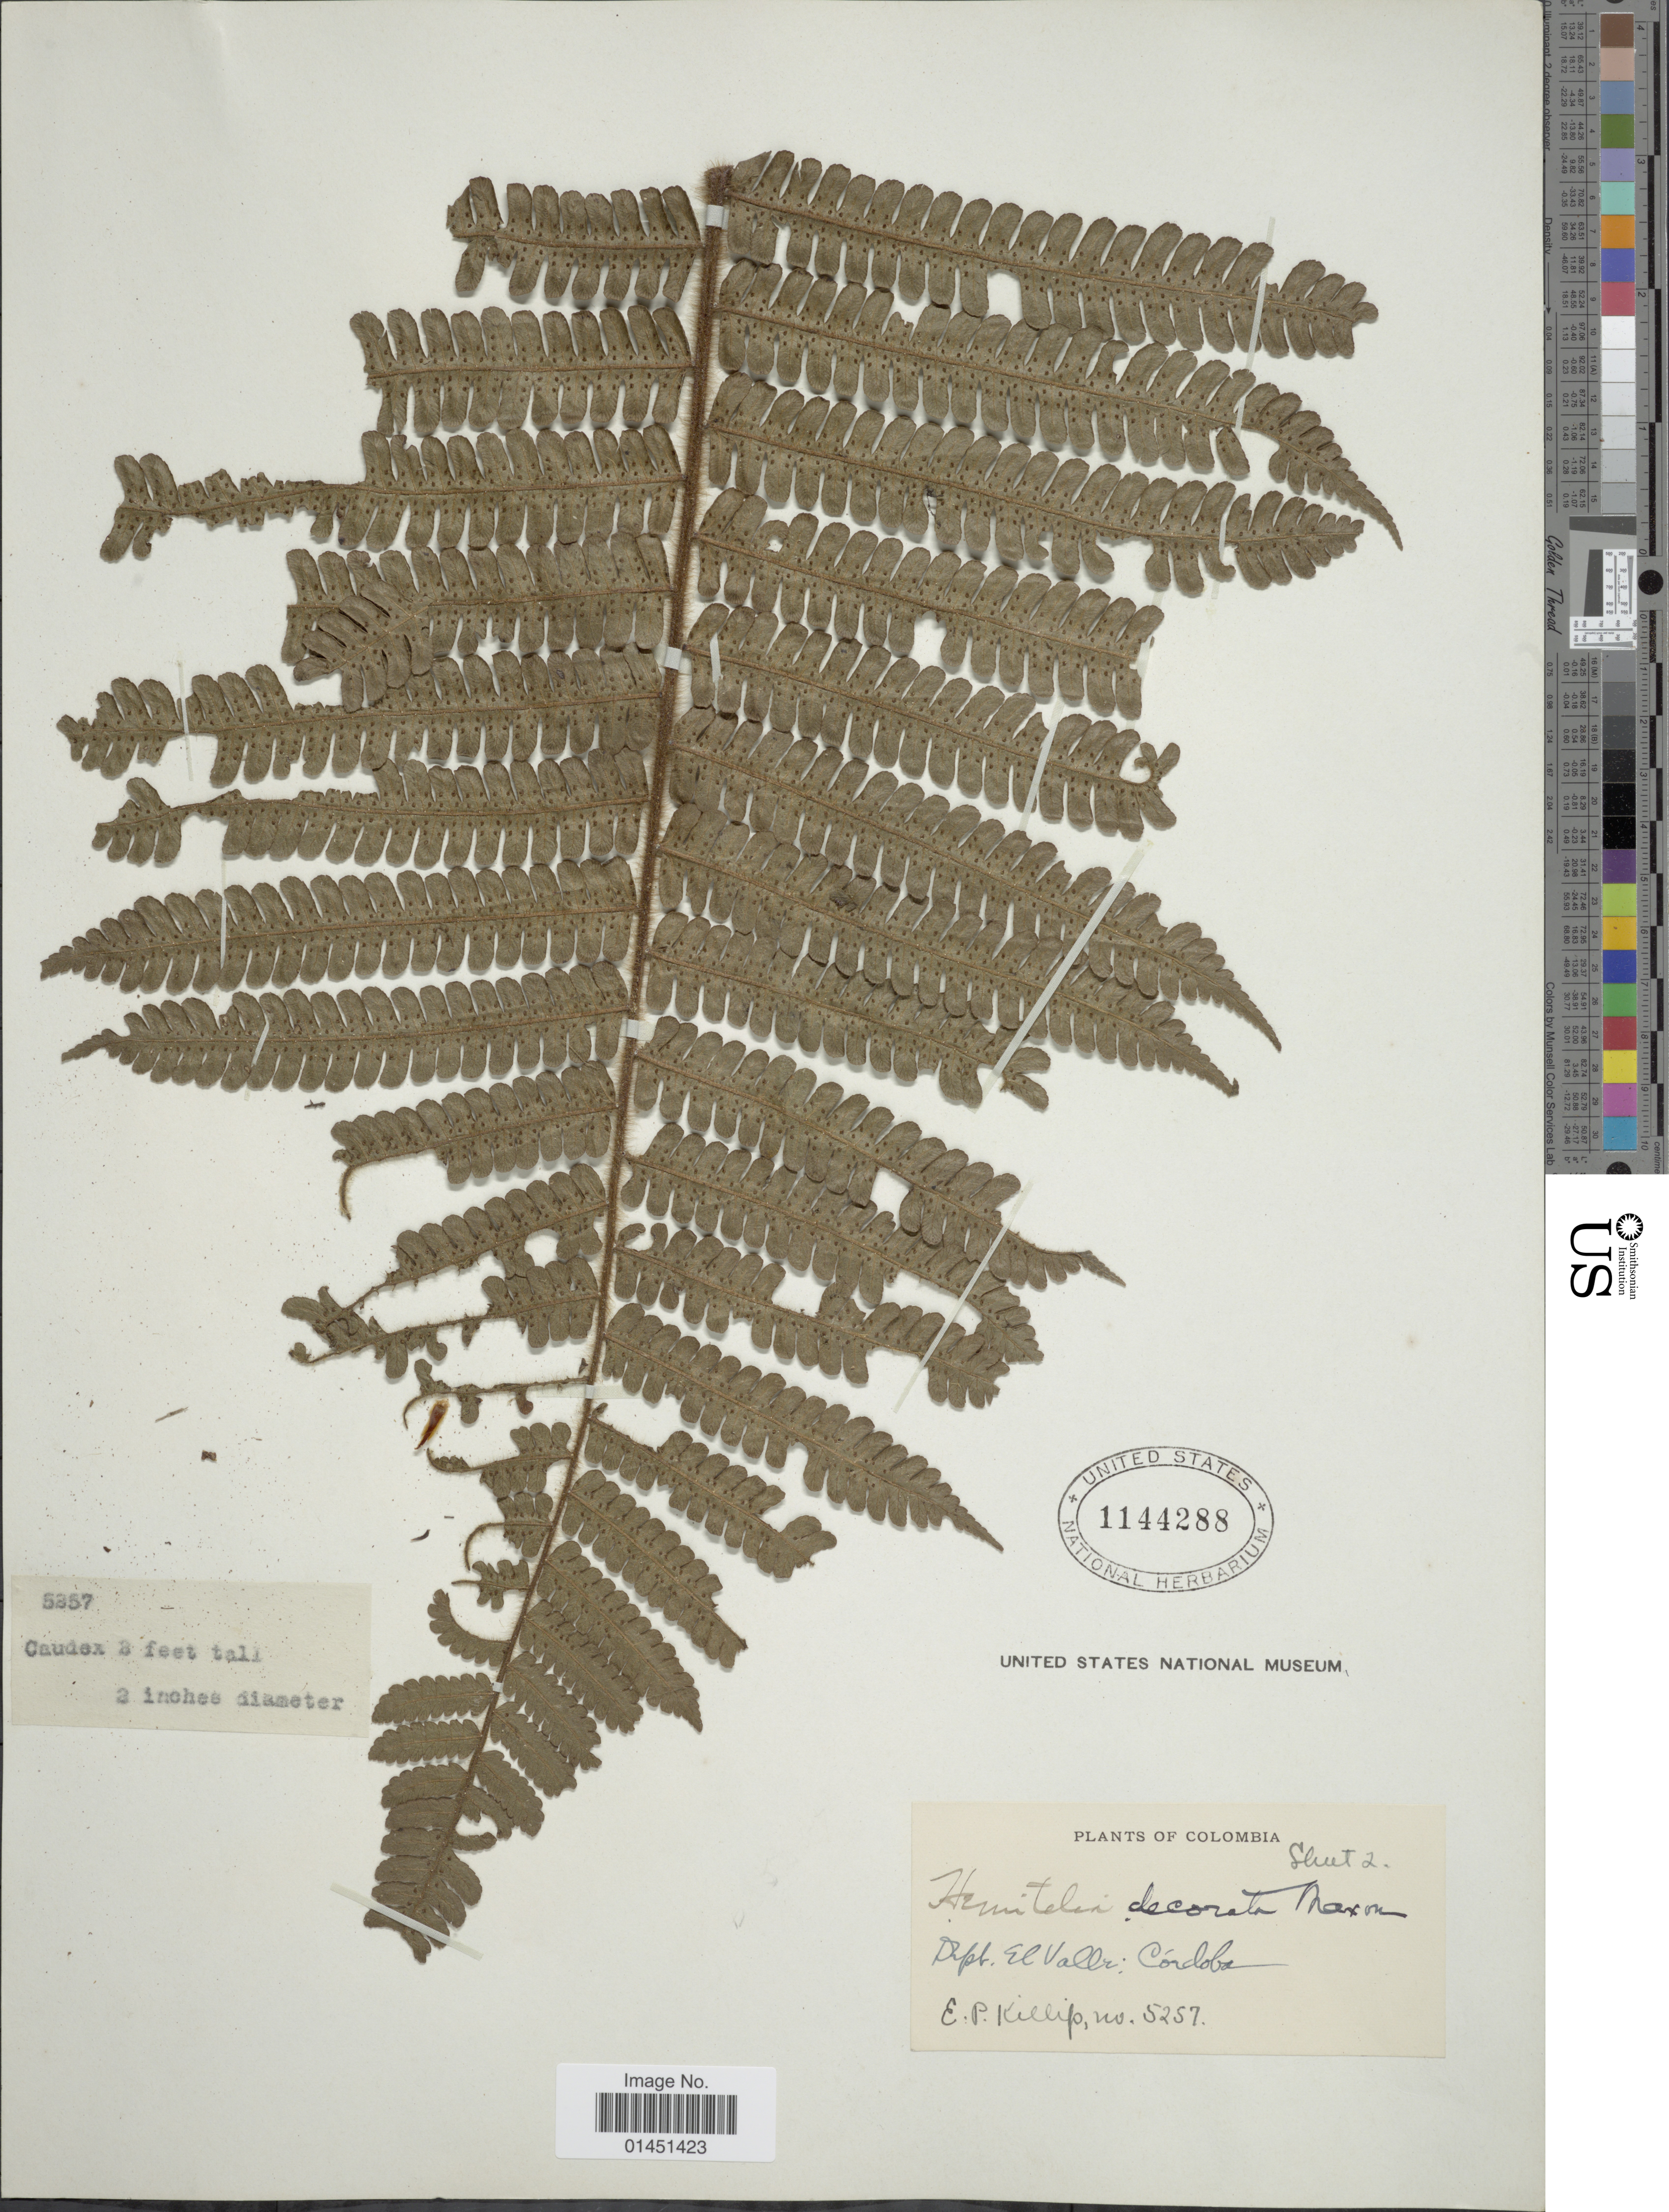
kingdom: Plantae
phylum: Tracheophyta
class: Polypodiopsida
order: Cyatheales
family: Cyatheaceae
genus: Cyathea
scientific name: Cyathea decorata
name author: (Maxon) R.M. Tryon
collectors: E. P. Killip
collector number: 5257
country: Colombia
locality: Dept. El Valle: Cordoba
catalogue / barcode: US 1144288